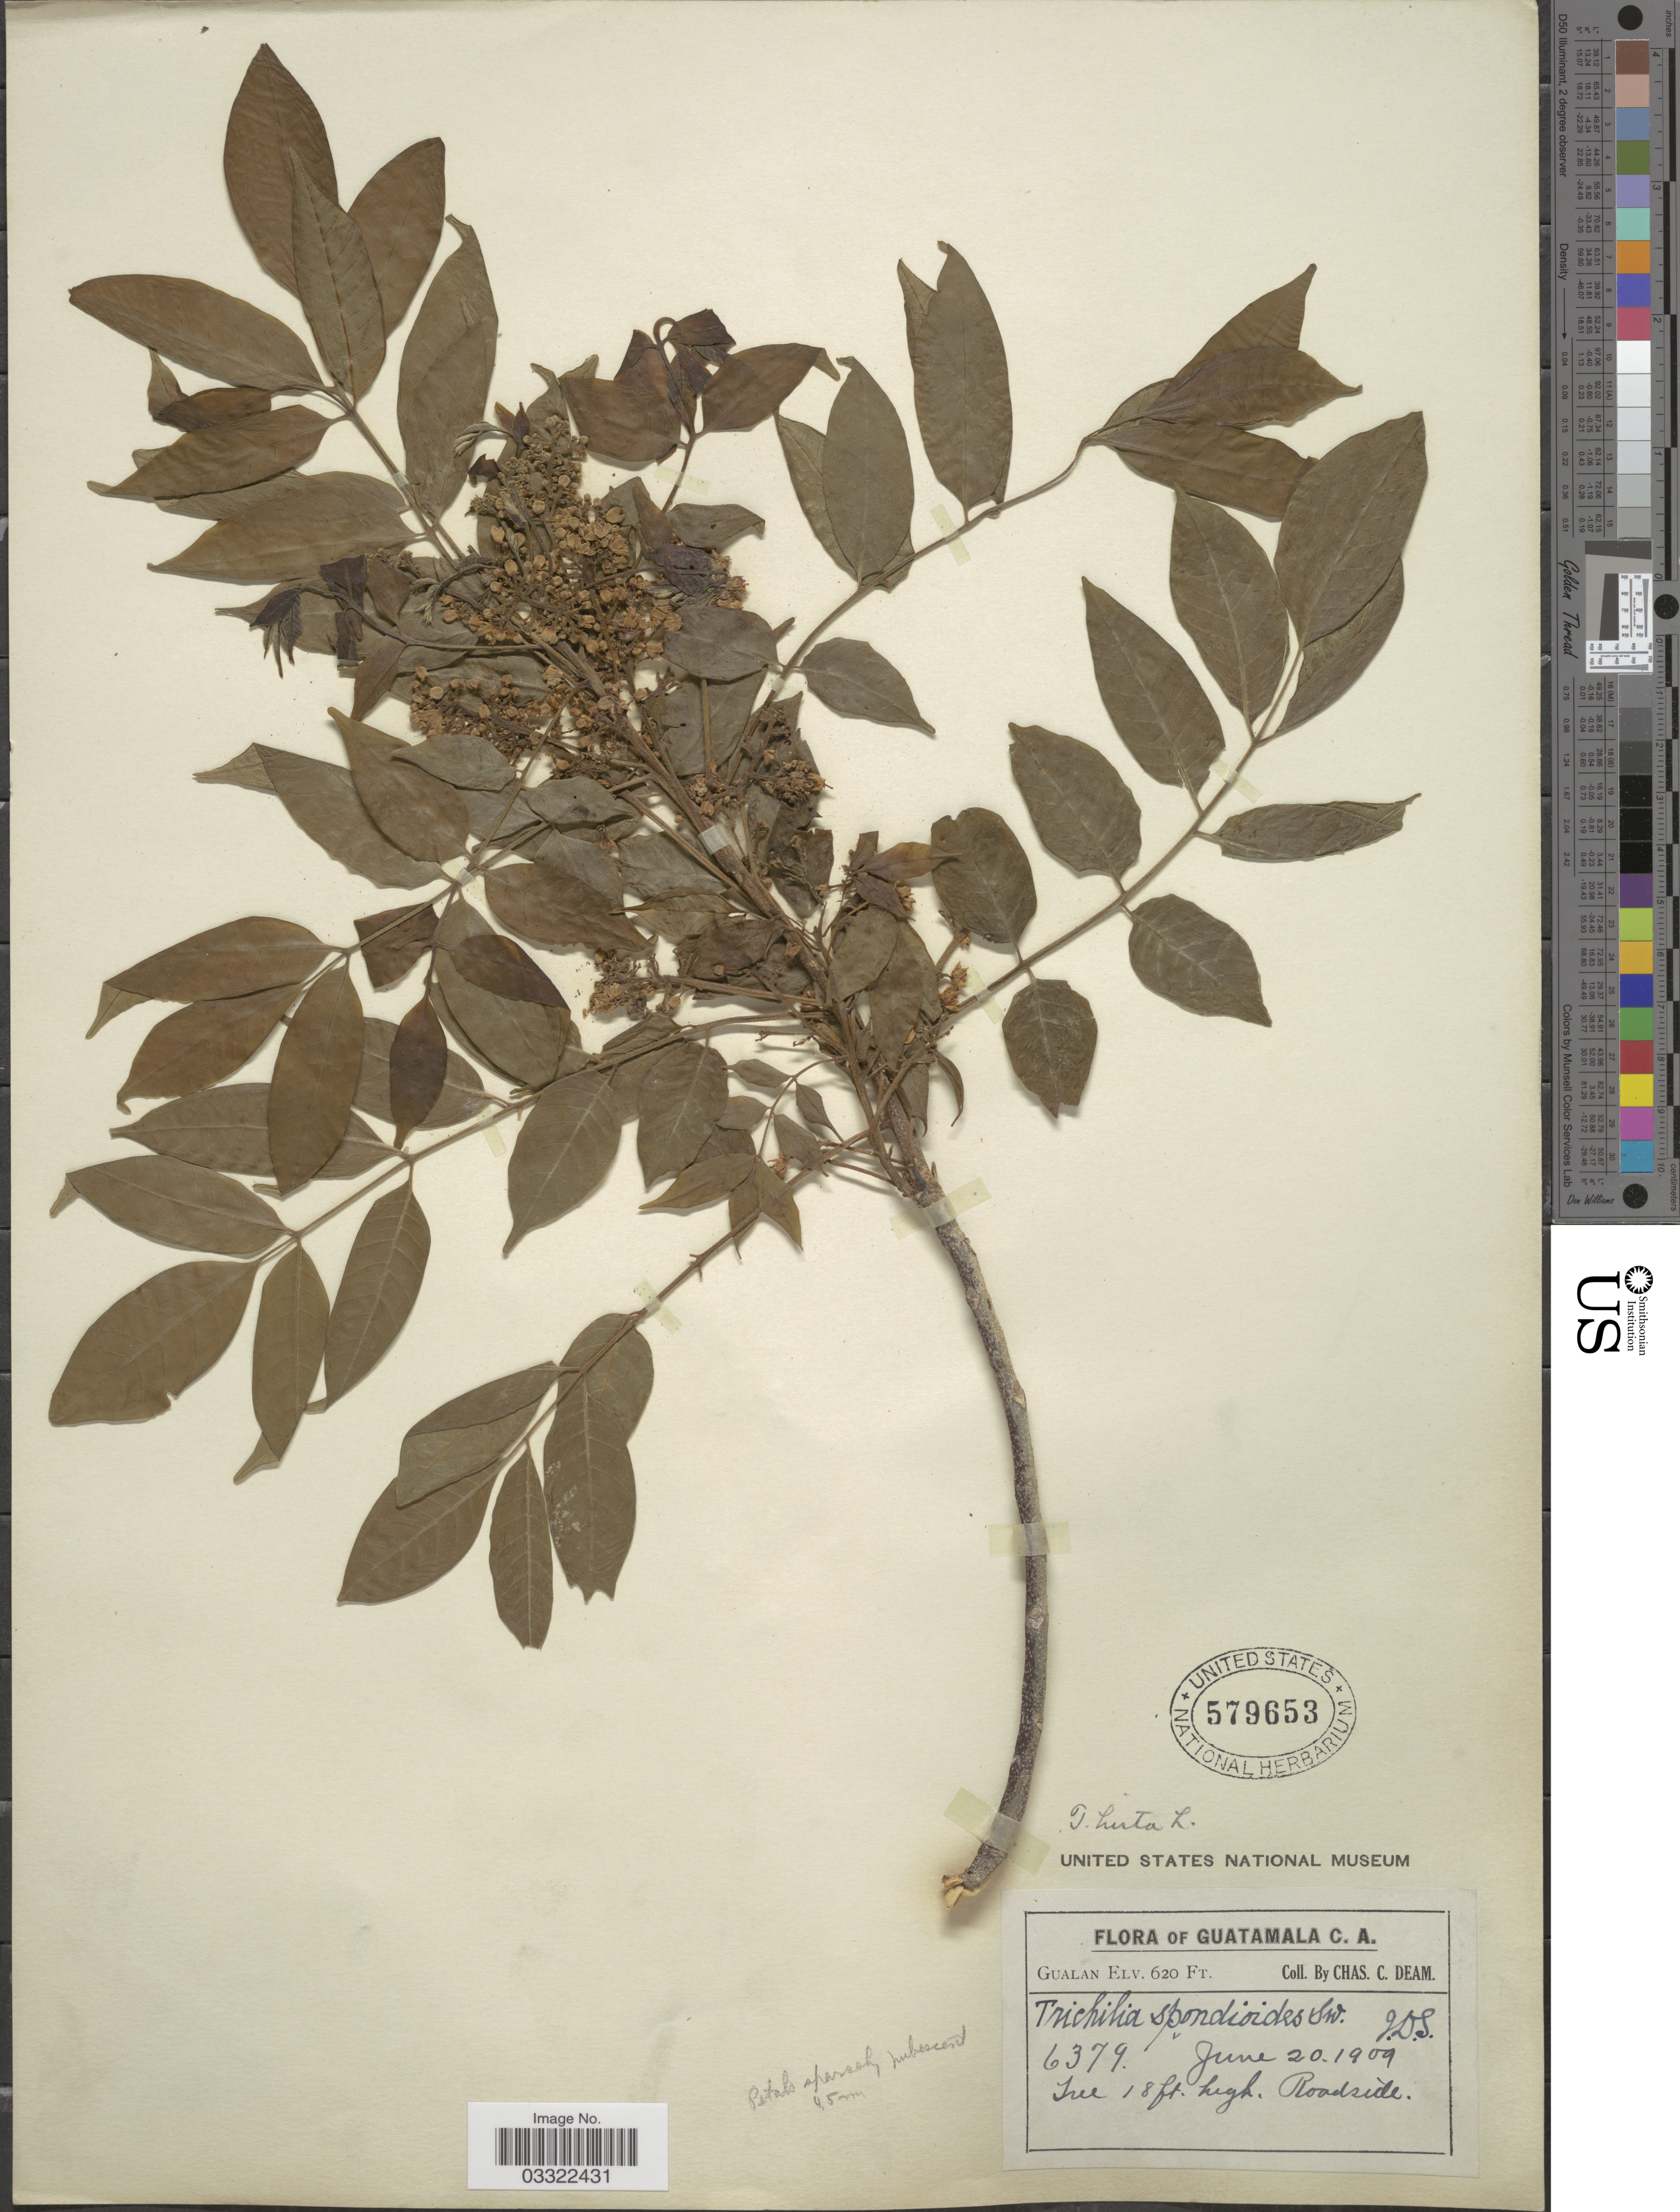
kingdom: Plantae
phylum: Tracheophyta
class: Magnoliopsida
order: Sapindales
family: Meliaceae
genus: Trichilia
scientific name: Trichilia hirta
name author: L.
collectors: C. C. Deam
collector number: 6379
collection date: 1909-06-20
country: Guatemala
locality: Gualan. Roadside.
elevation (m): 189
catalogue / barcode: US 579653